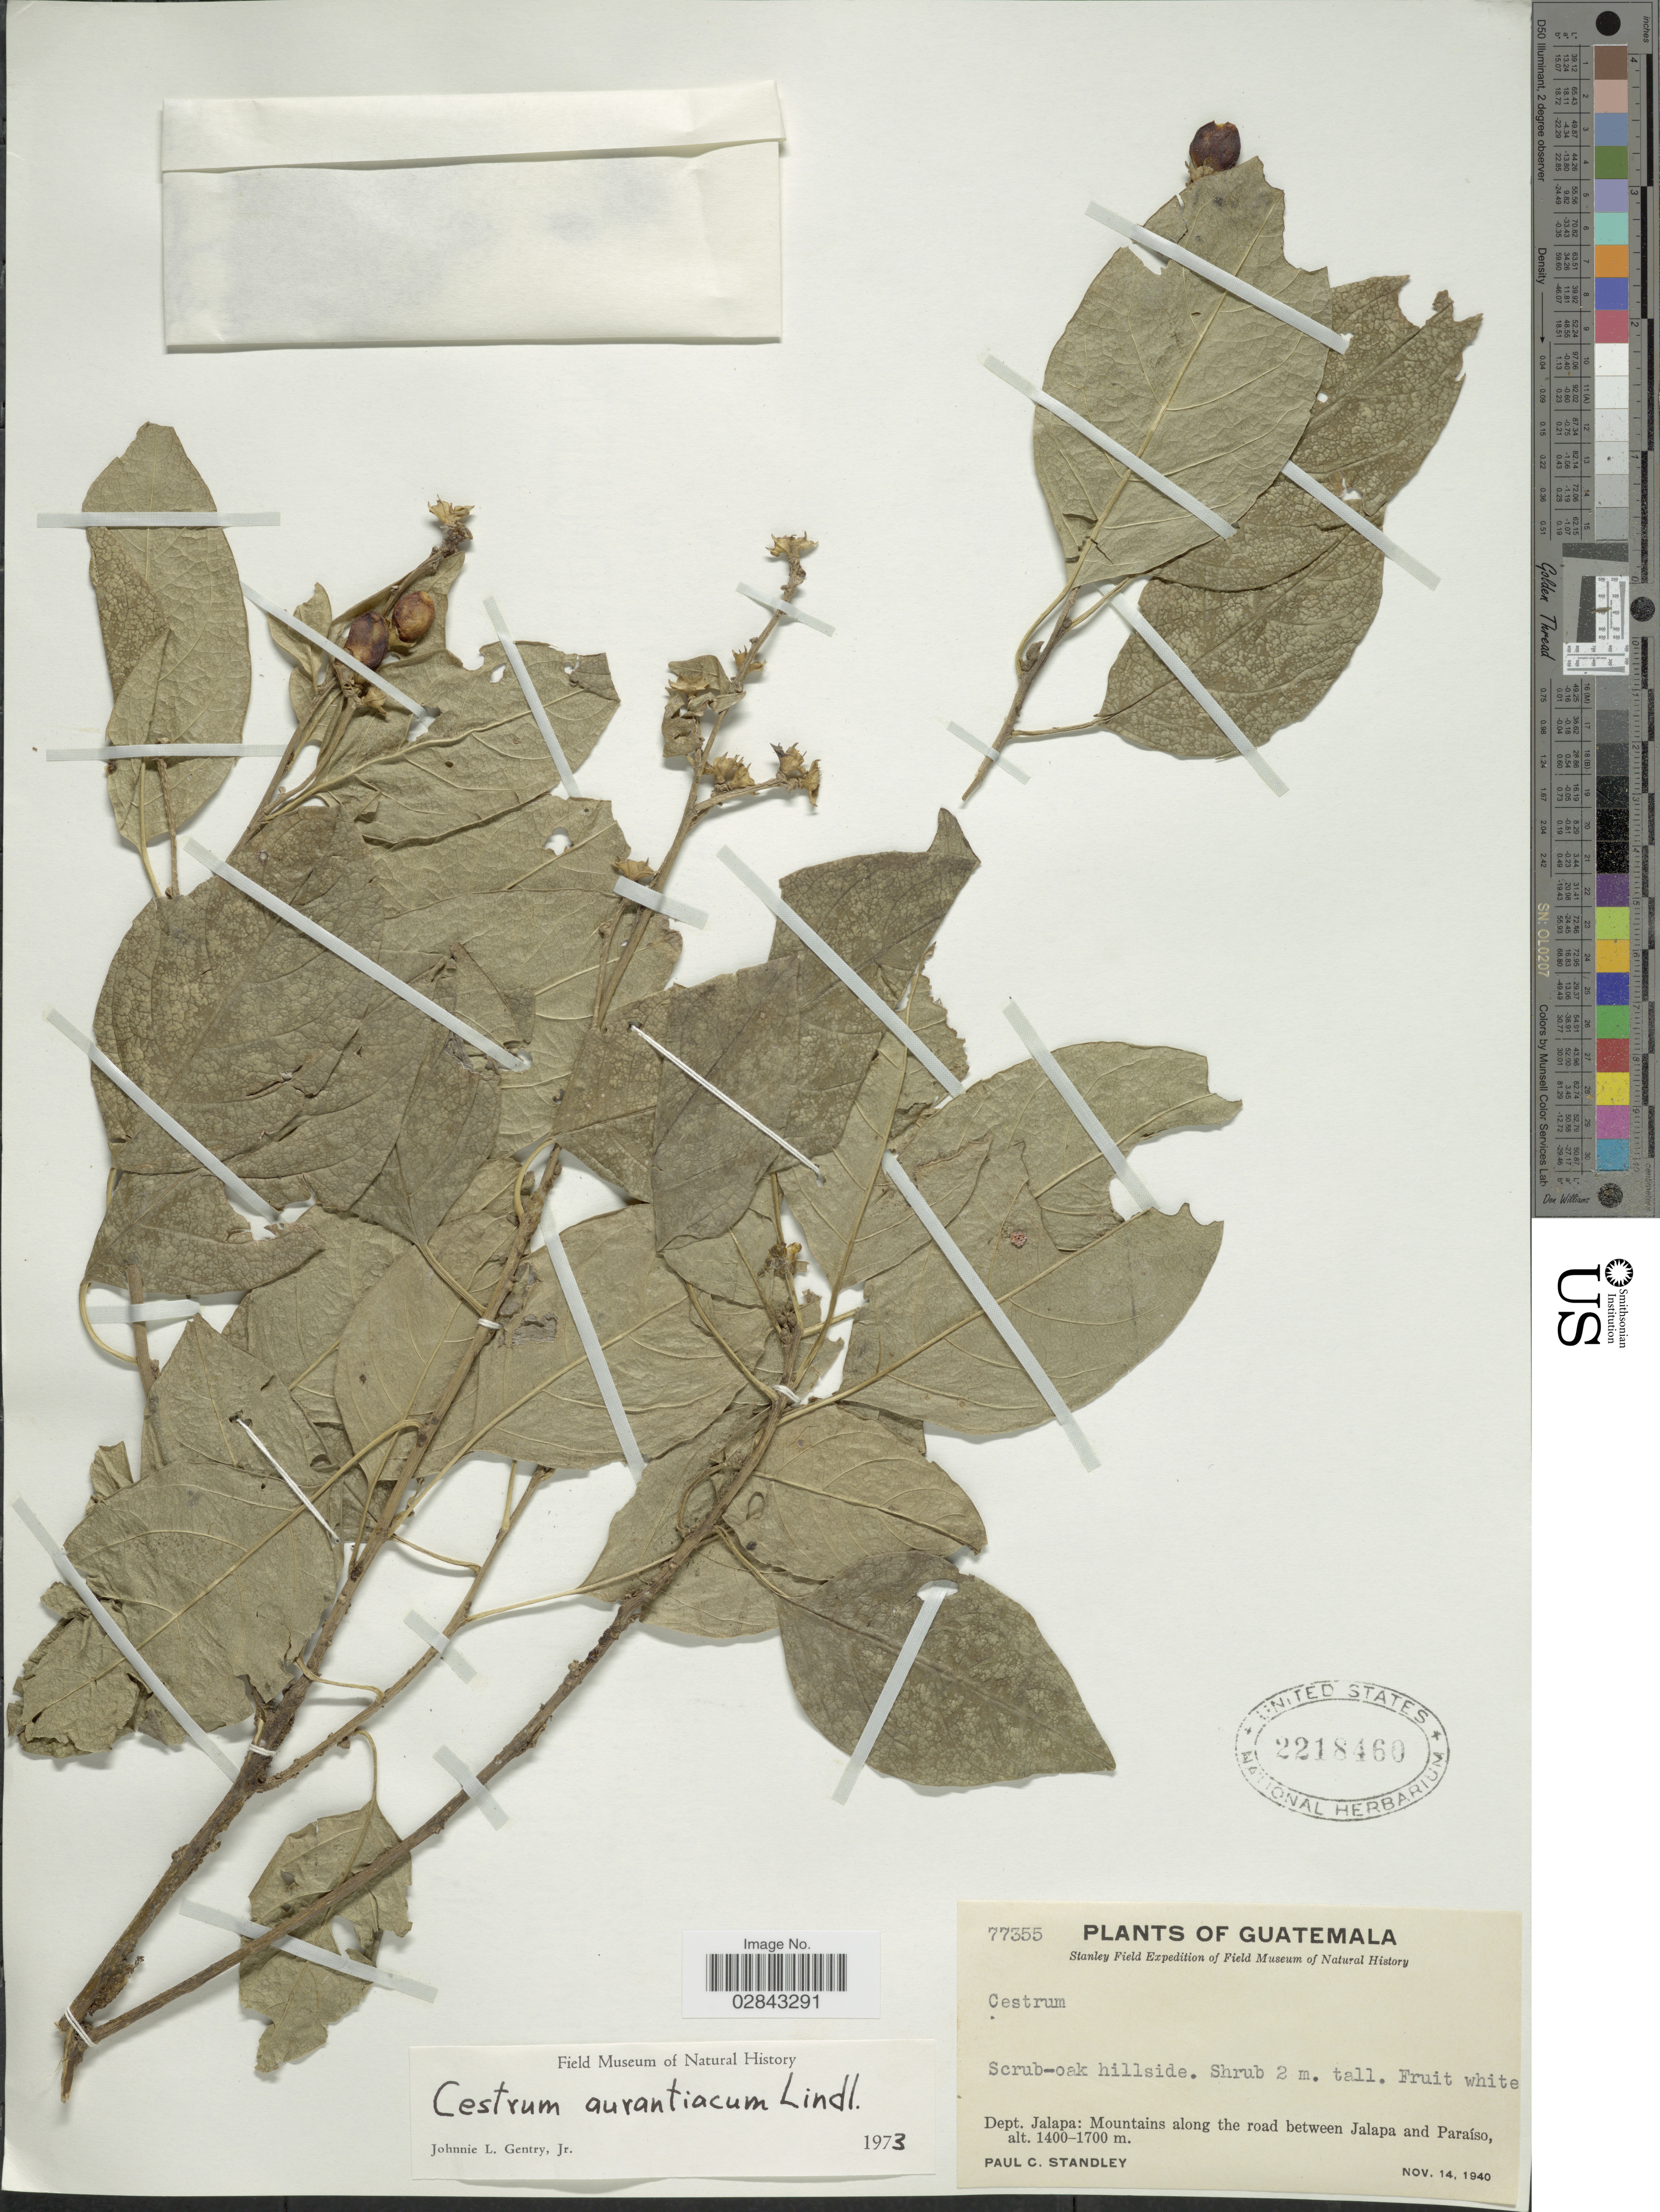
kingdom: Plantae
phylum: Tracheophyta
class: Magnoliopsida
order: Solanales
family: Solanaceae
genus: Cestrum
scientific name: Cestrum aurantiacum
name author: Lindley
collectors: P. C. Standley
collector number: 77355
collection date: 1940-11-14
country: Guatemala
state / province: Jalapa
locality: Dept. Jalapa: Mountains along the road between Jalapa and Paraíso.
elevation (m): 1400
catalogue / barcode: US 2218460